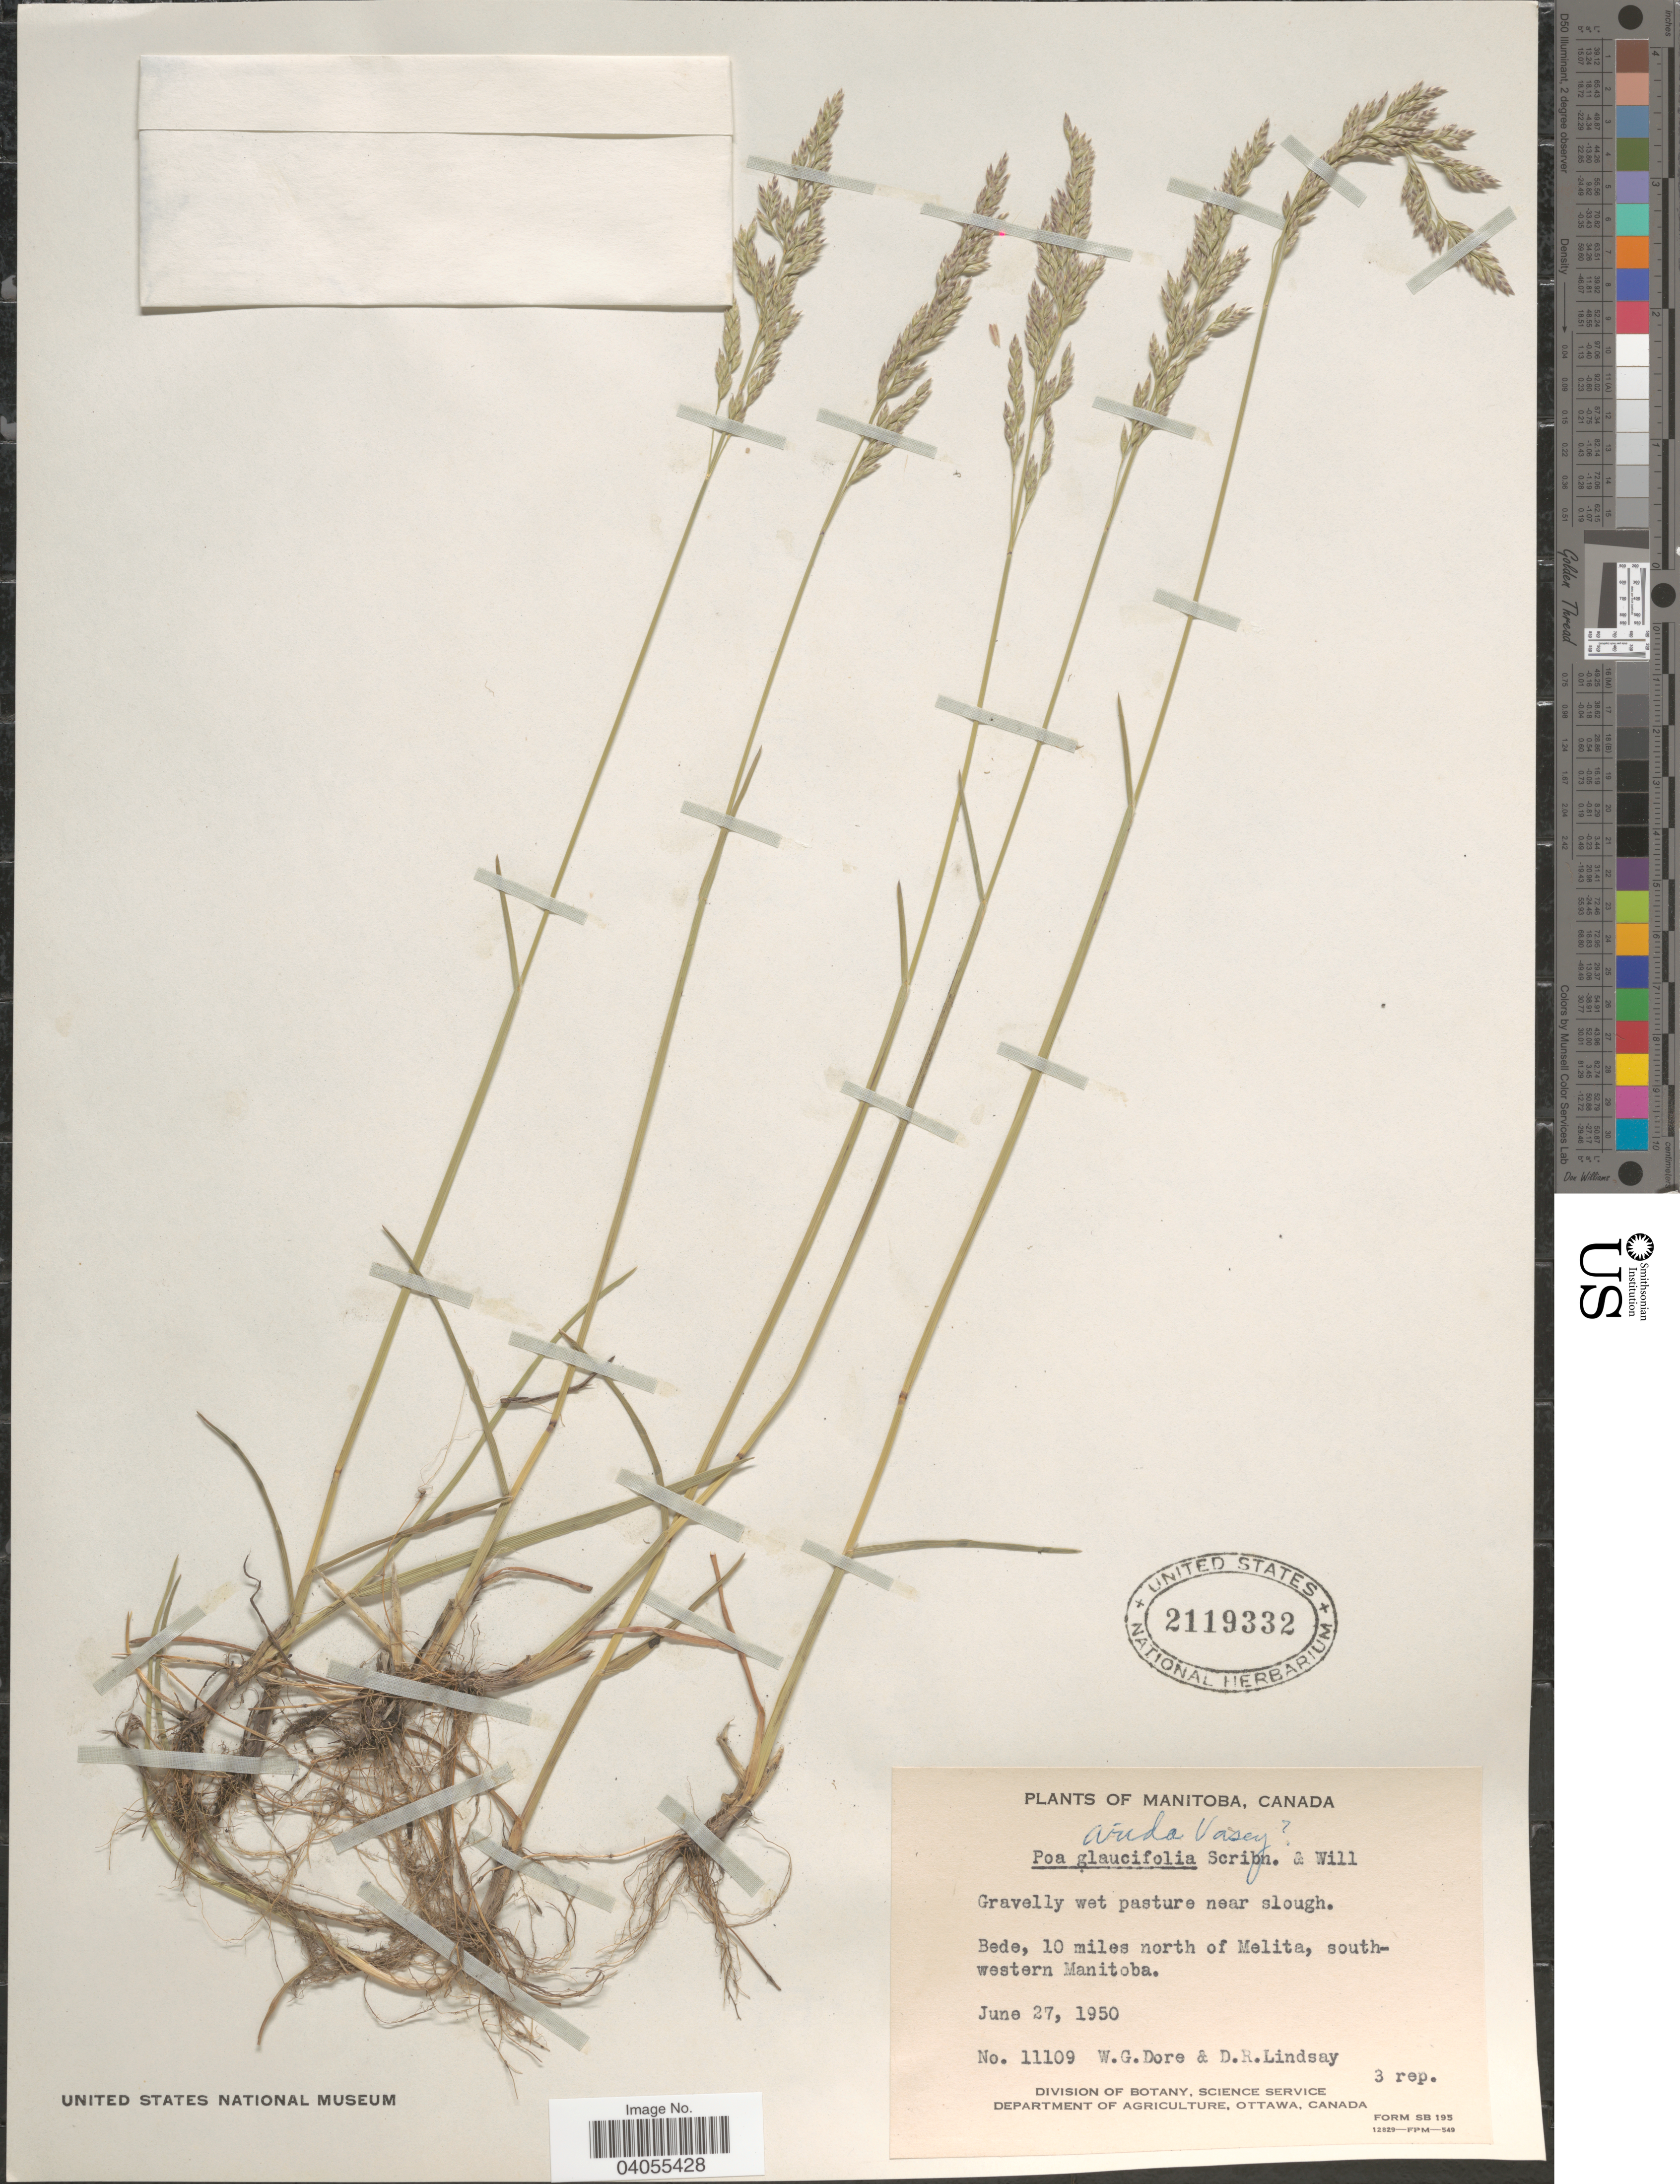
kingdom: Plantae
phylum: Tracheophyta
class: Liliopsida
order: Poales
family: Poaceae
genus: Poa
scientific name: Poa arida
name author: Vasey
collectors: W. Dore & D. Lindsay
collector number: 11109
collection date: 1950-06-27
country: Canada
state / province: Manitoba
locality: Bede, 10 miles north of Melita, southwestern Manitoba.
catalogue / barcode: US 2119332